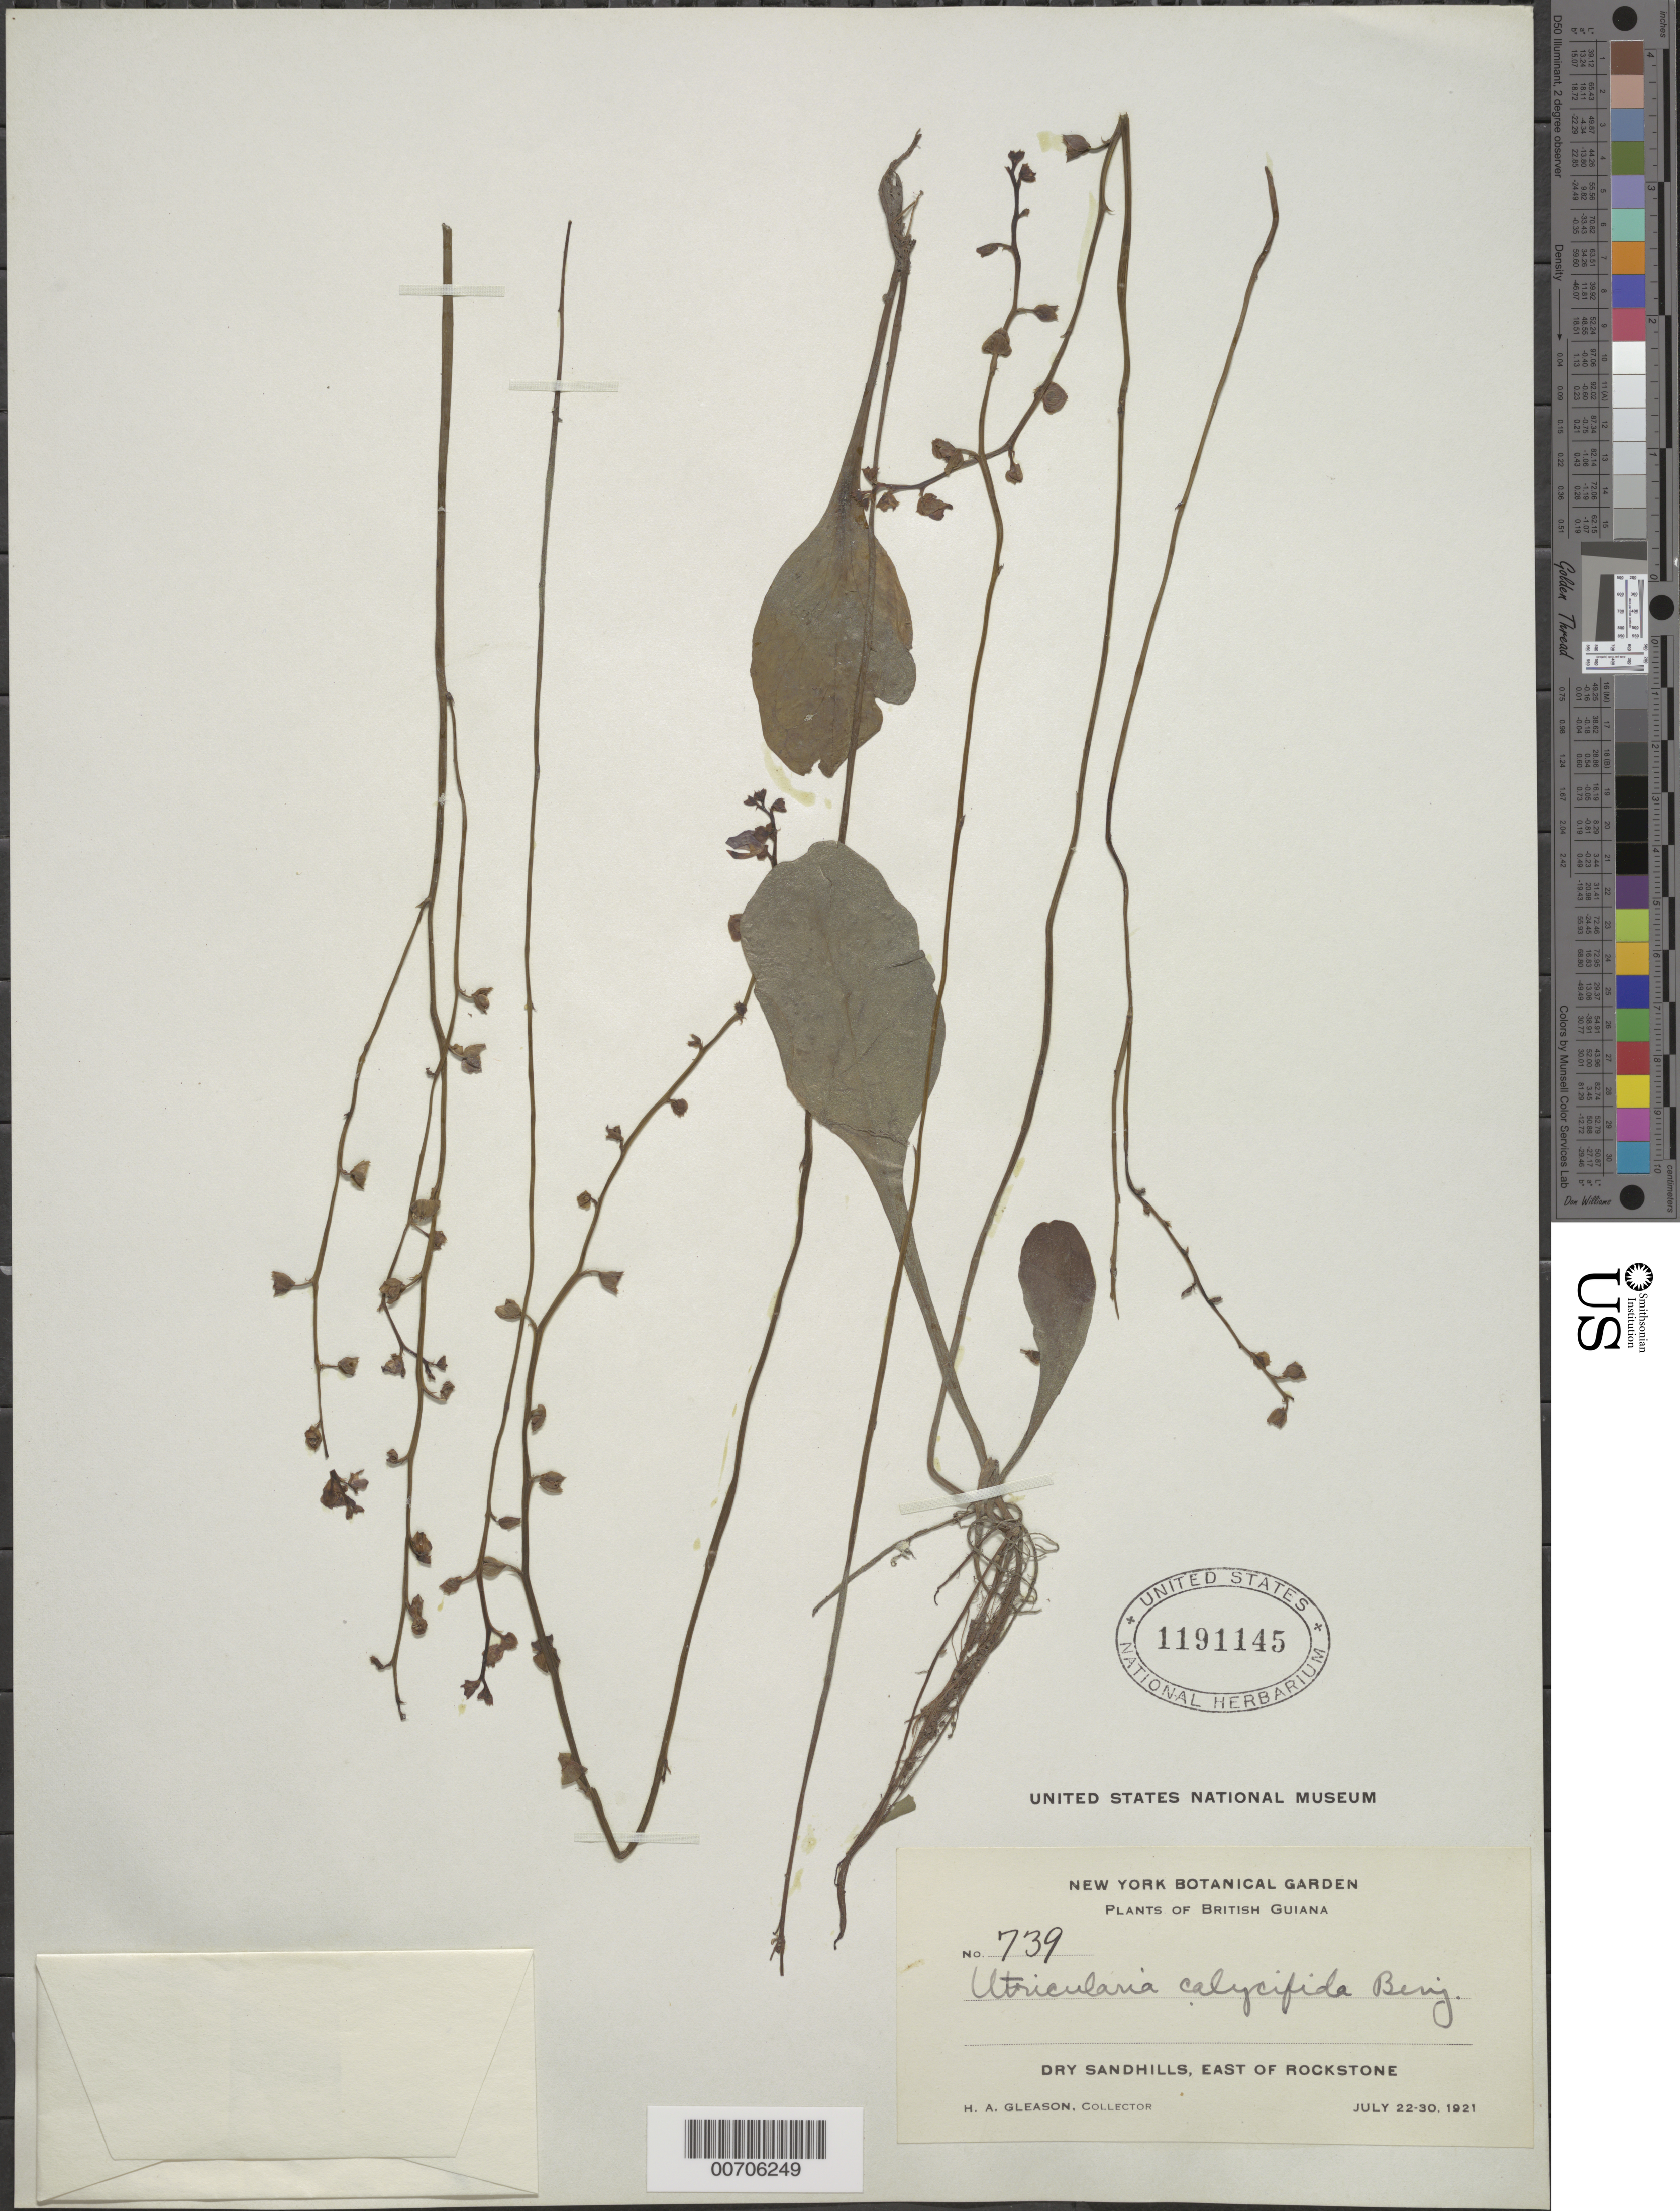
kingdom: Plantae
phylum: Tracheophyta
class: Magnoliopsida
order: Lamiales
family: Lentibulariaceae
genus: Utricularia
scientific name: Utricularia calycifida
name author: Benj.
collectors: H. A. Gleason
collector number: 739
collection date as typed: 22-Jul-21 to 30-Jul-21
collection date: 1921-07-22/1921-07-30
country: Guyana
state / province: U. Demerara-Berbice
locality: Rockstone, E of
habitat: Dry sandhills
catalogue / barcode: US 1191145